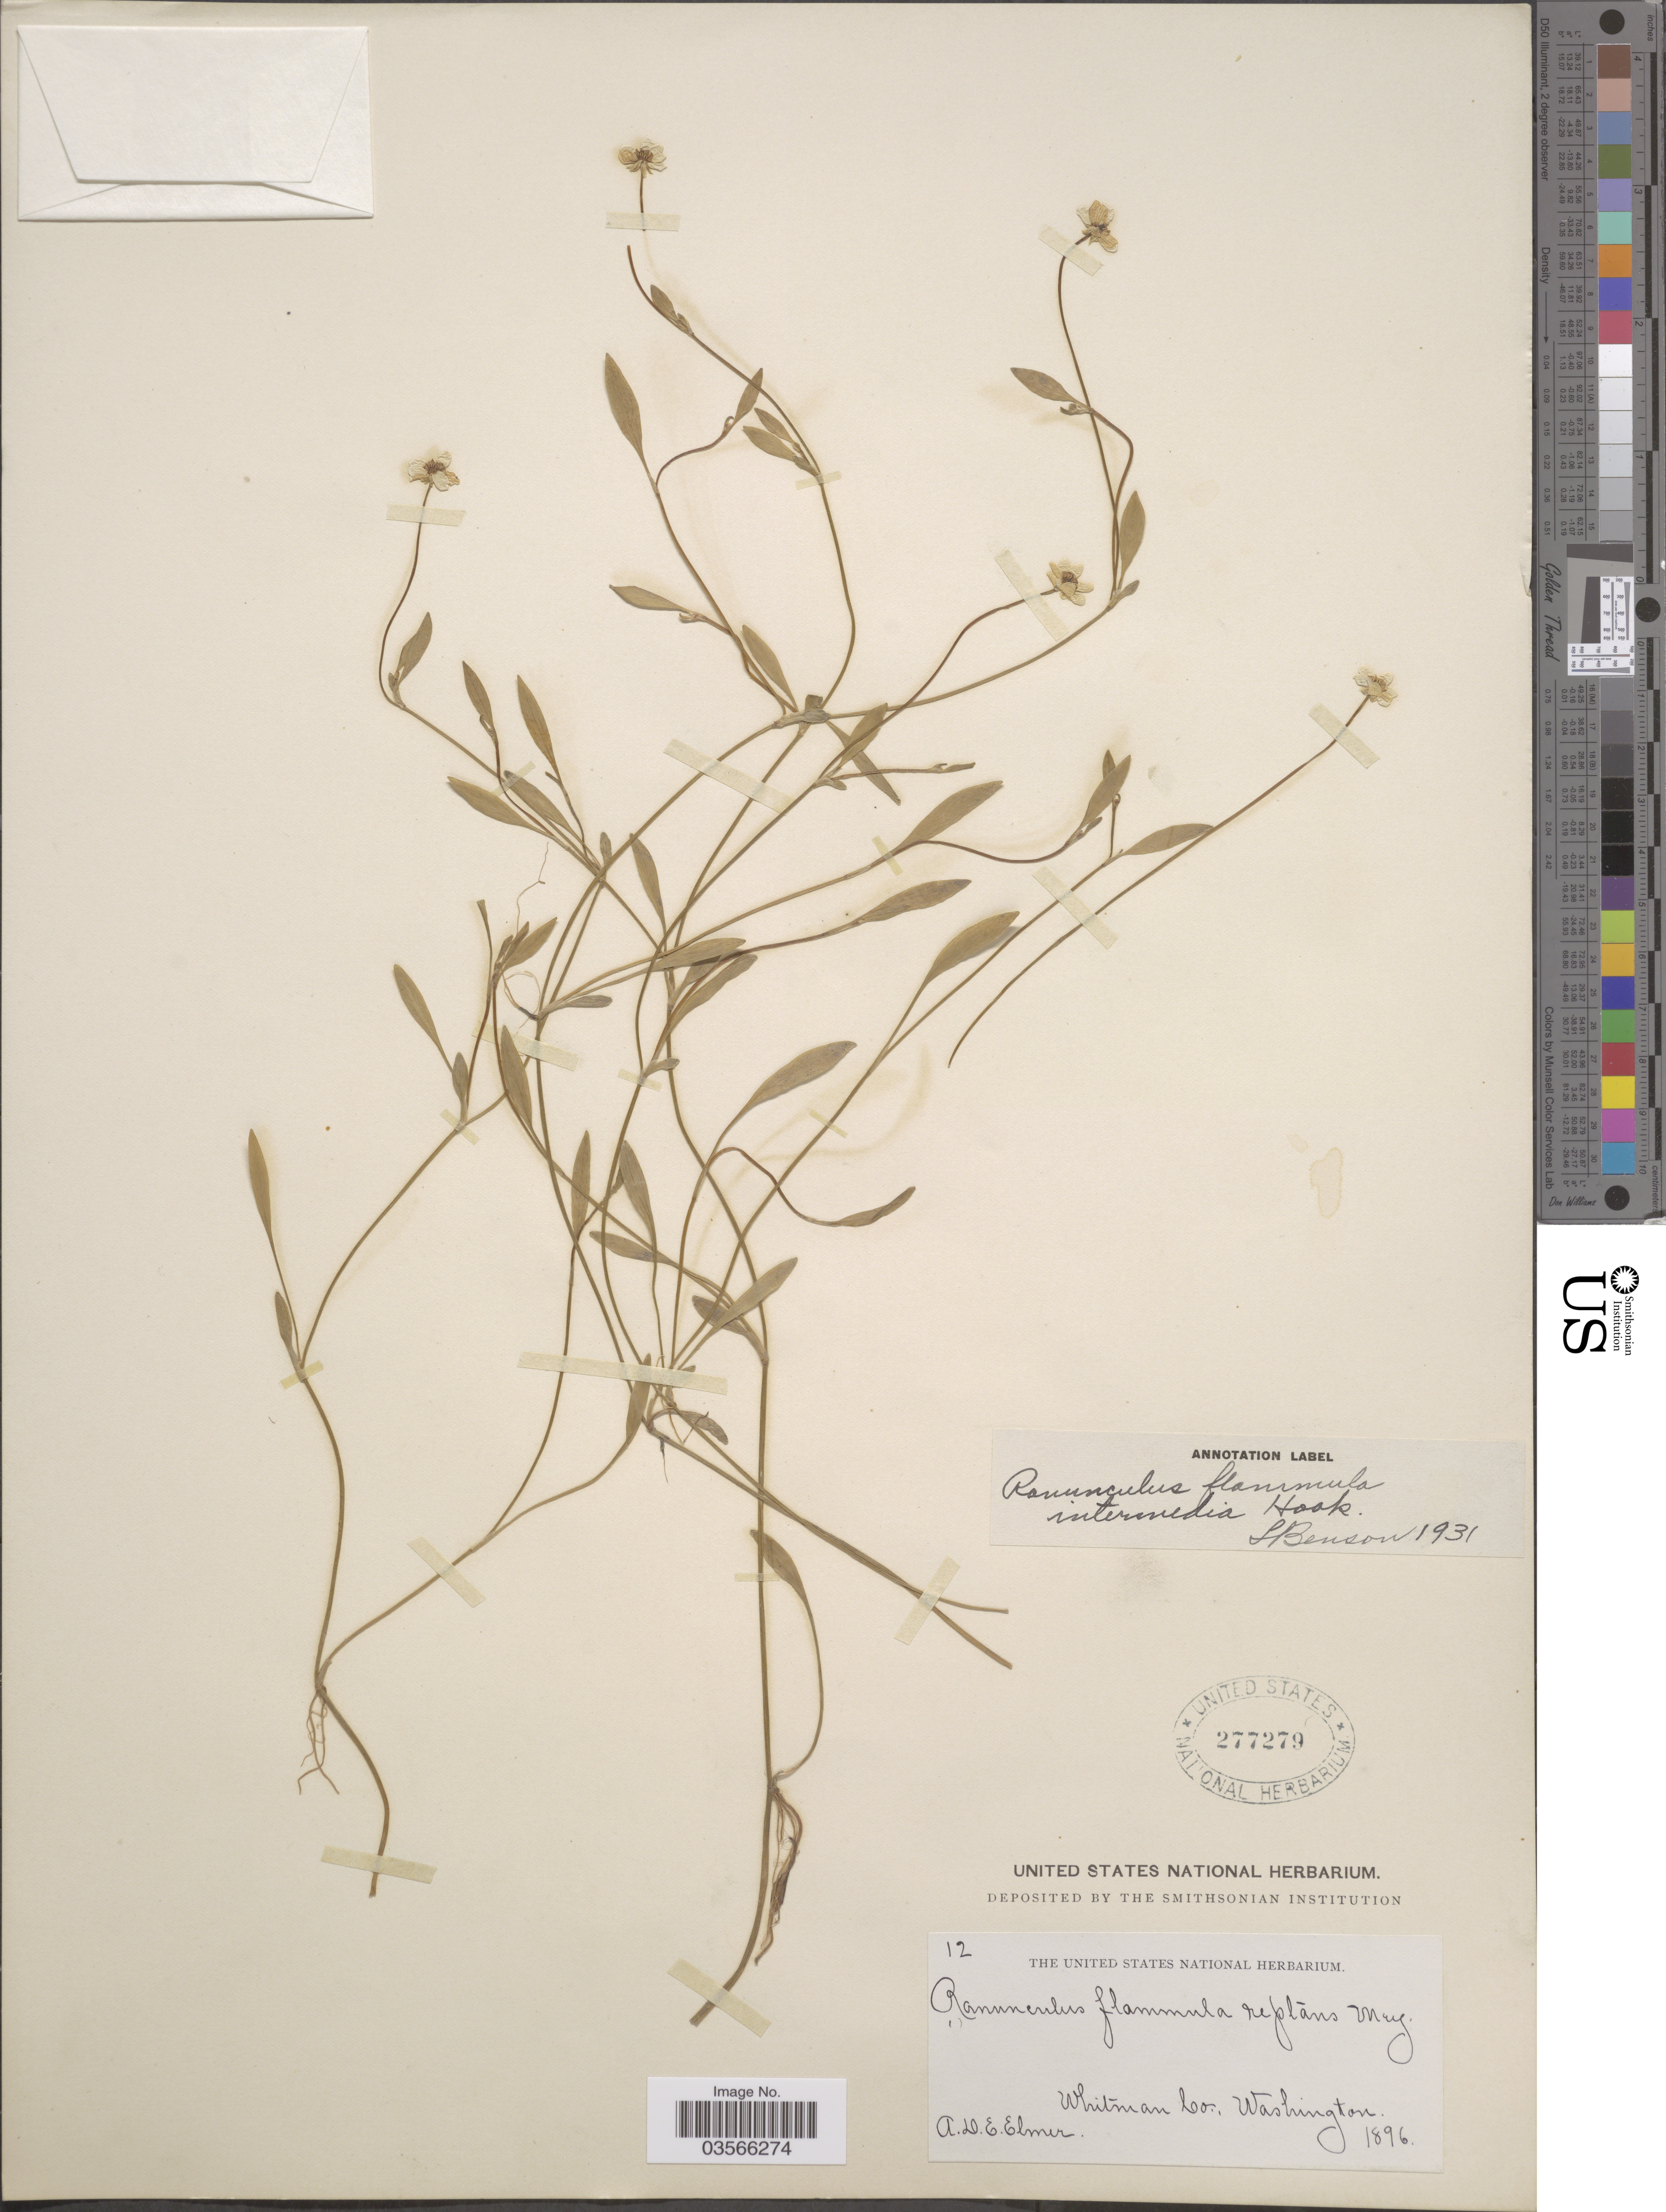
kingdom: Plantae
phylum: Tracheophyta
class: Magnoliopsida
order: Ranunculales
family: Ranunculaceae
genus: Ranunculus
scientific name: Ranunculus flammula var. ovalis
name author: (J.M. Bigelow) L.D. Benson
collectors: A. D. E. Elmer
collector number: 12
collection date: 1896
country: United States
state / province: Washington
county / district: Whitman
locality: Whitman Co.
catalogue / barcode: US 277279